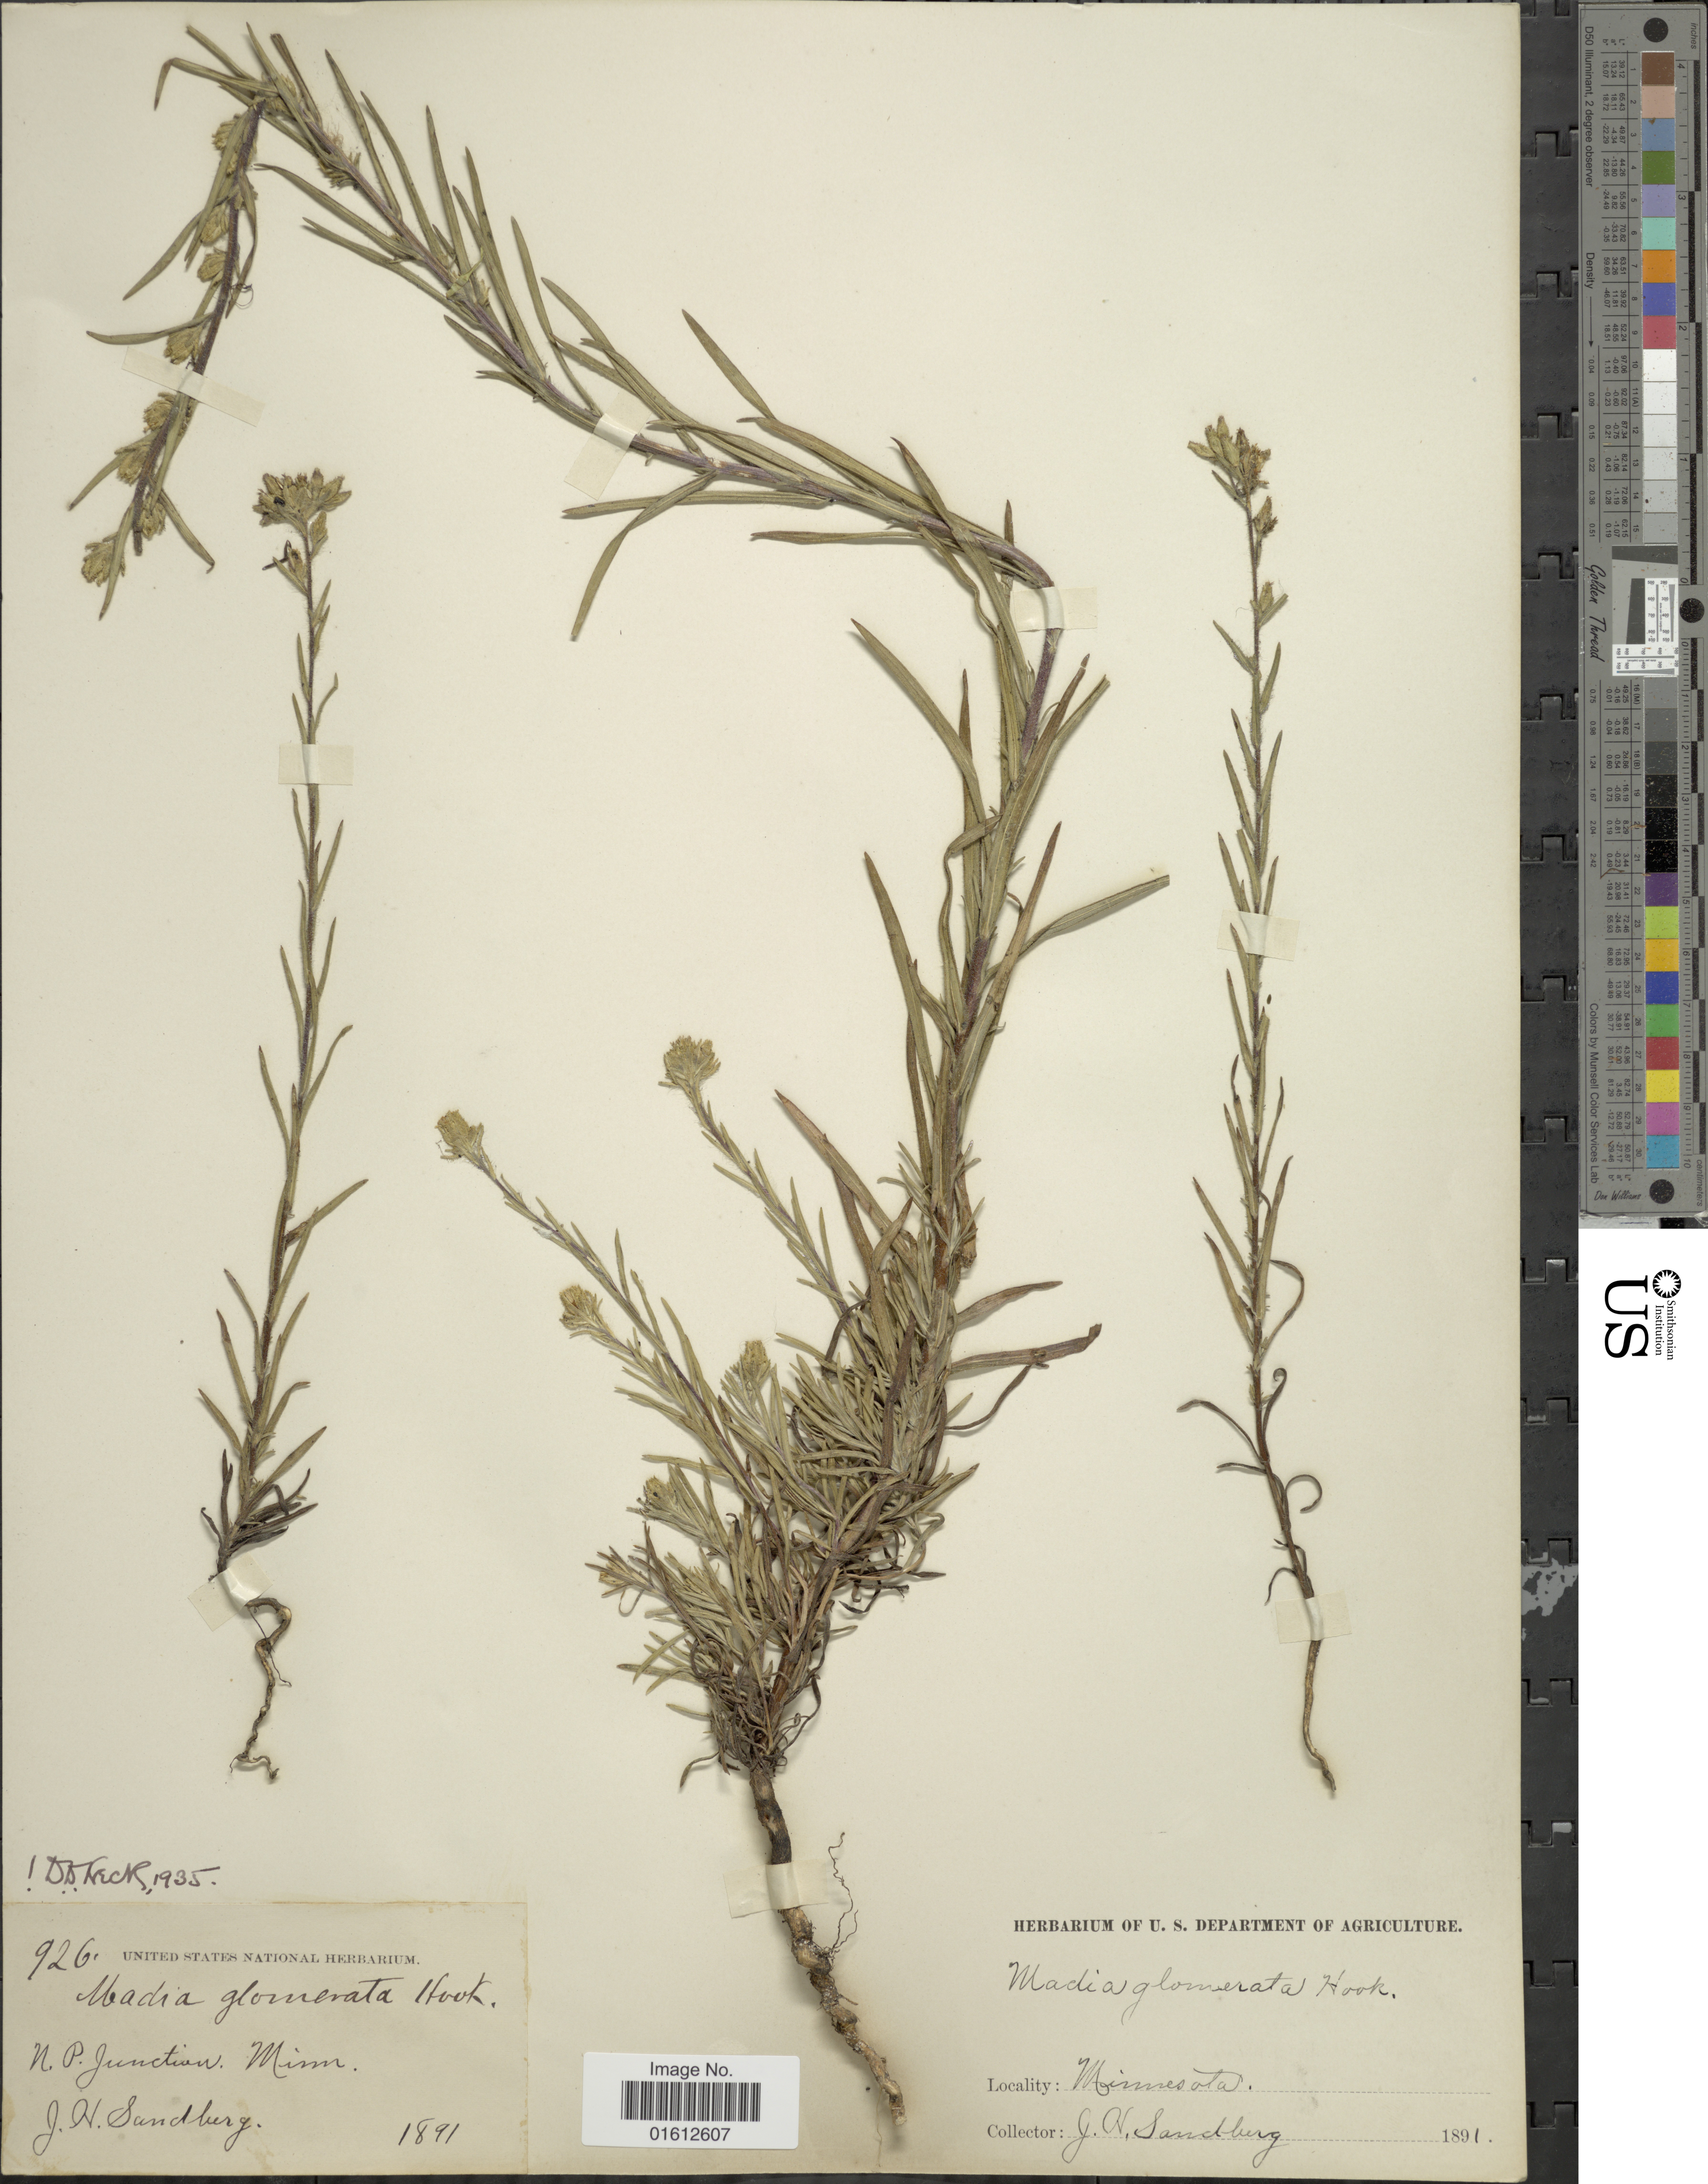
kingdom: Plantae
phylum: Tracheophyta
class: Magnoliopsida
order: Asterales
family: Asteraceae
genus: Madia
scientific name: Madia glomerata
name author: Hook.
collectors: J. H. Sandberg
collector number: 926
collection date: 1891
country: United States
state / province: Minnesota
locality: N.P. Junction.